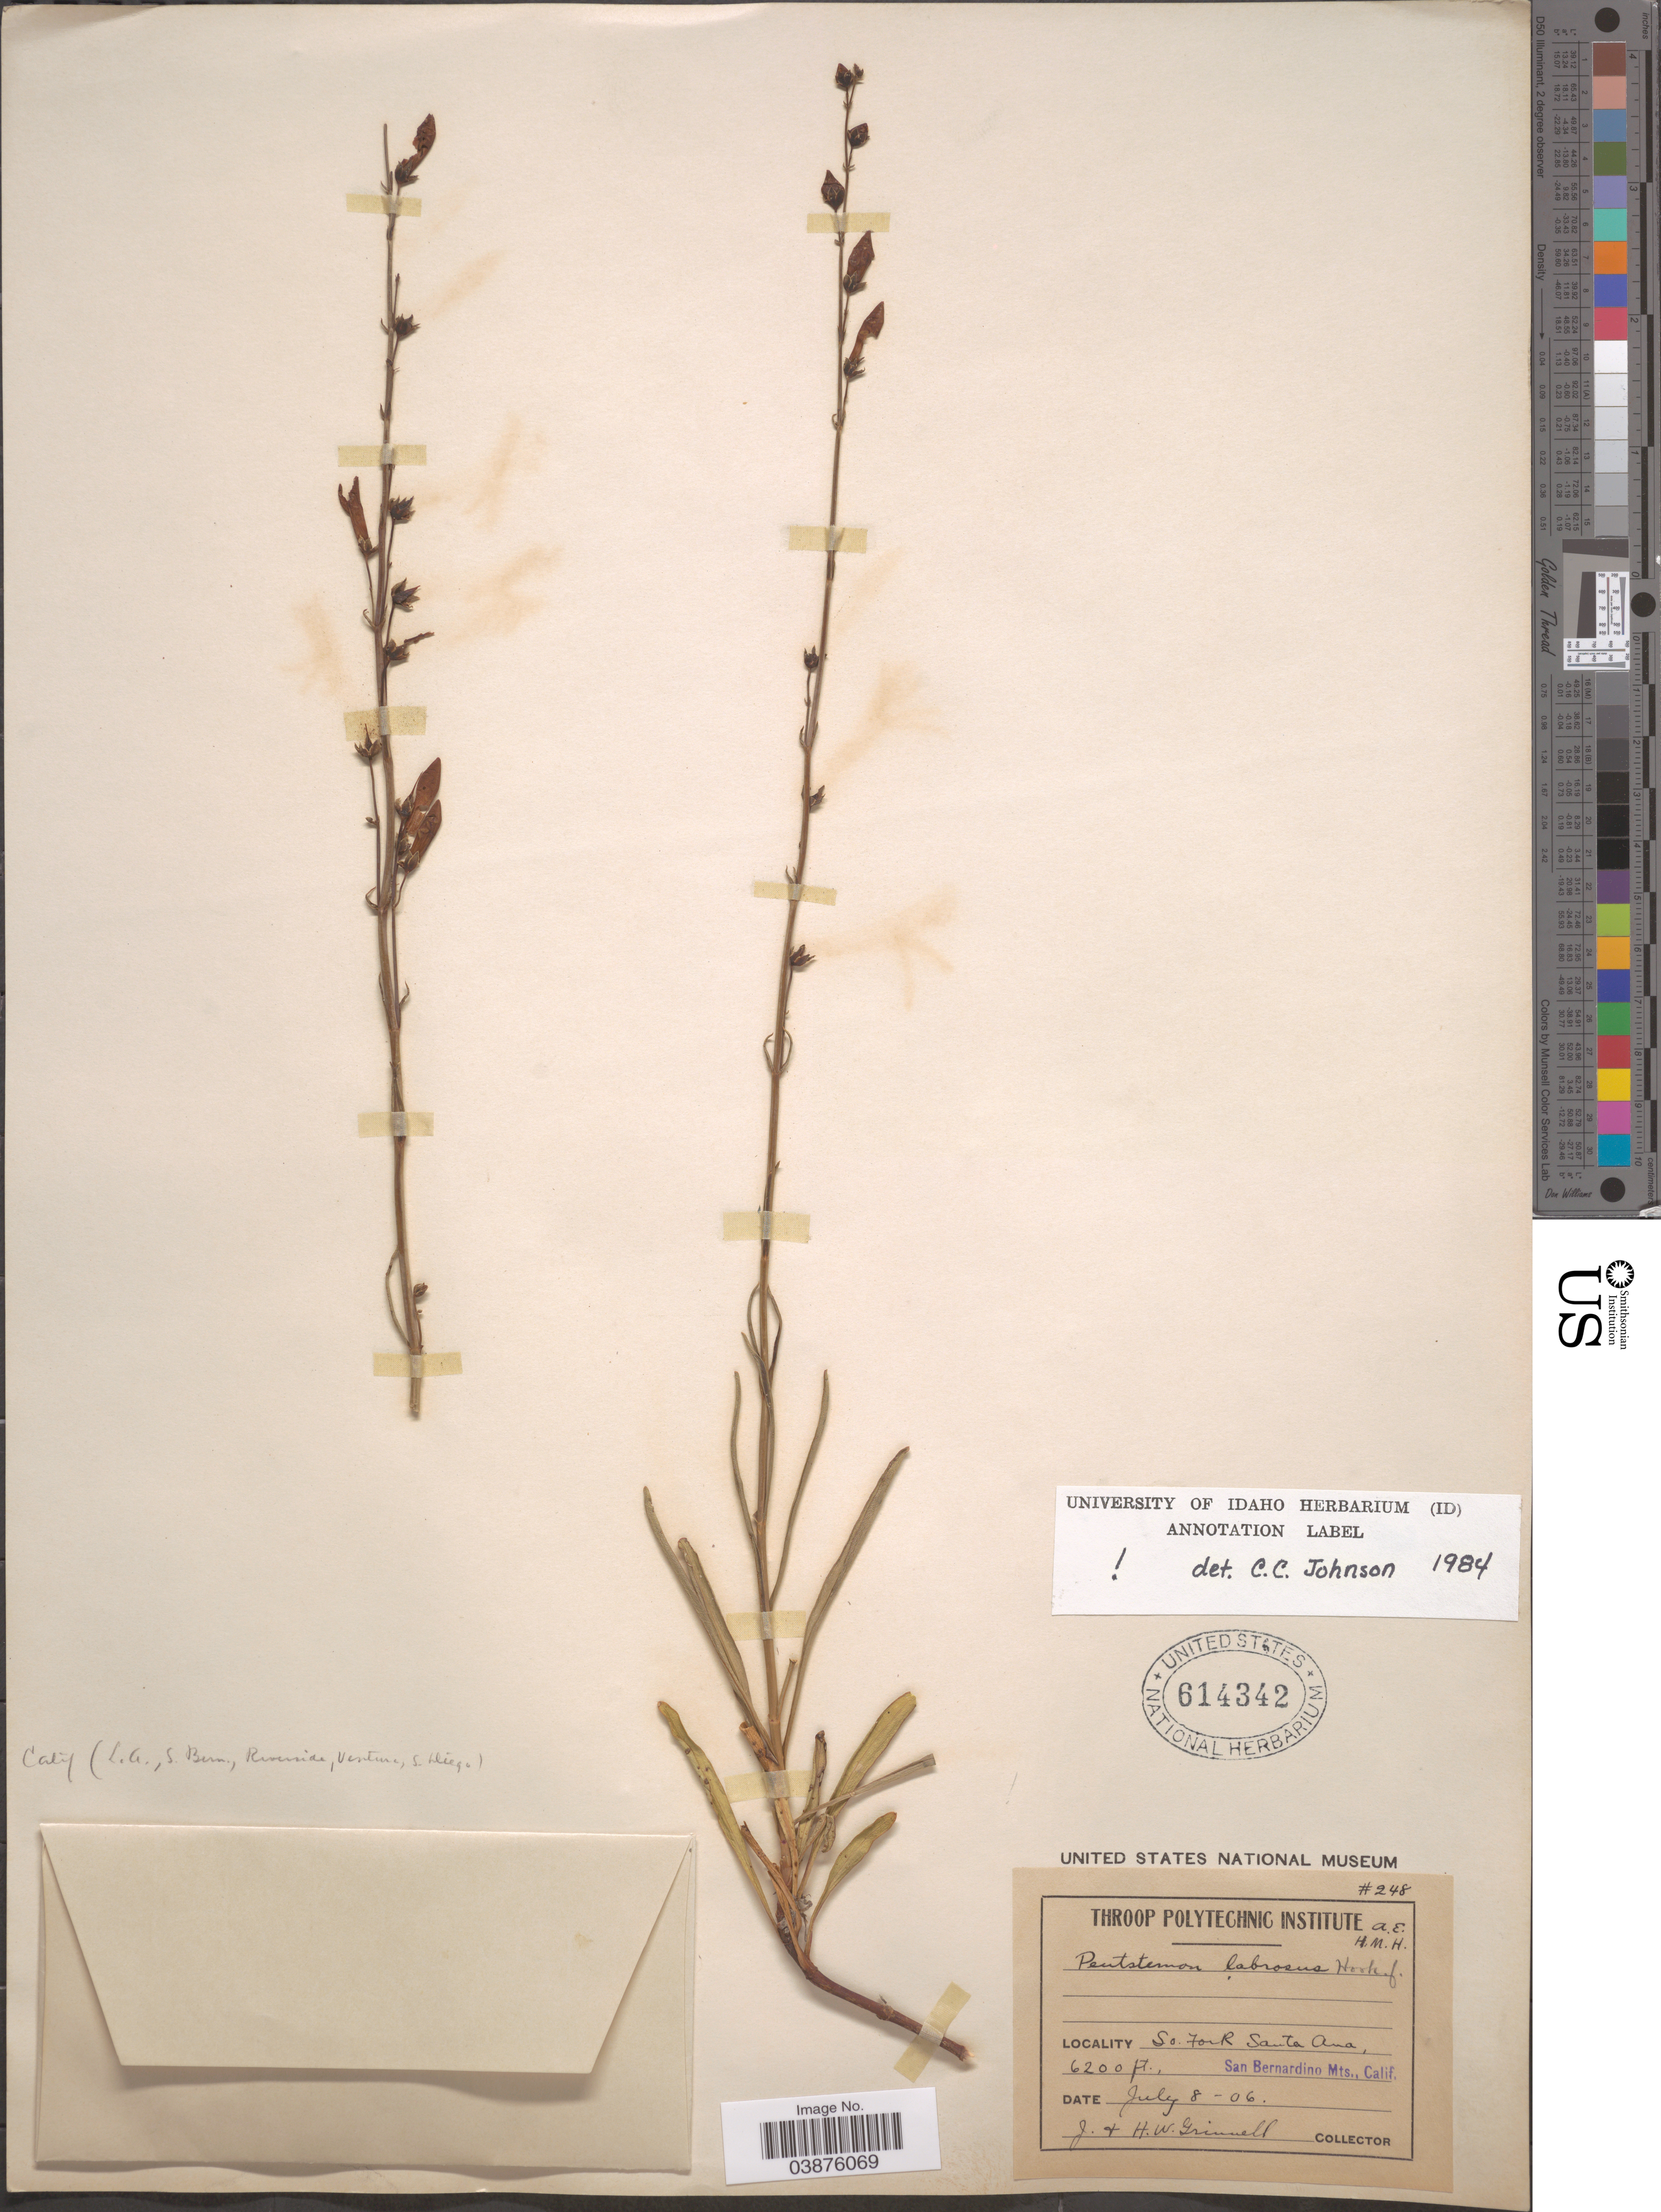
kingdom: Plantae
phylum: Tracheophyta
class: Magnoliopsida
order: Lamiales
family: Plantaginaceae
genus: Penstemon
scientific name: Penstemon labrosus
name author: (A. Gray) Mast. ex Hook. f.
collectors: J. Grinnell & H. Grinnell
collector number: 248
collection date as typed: Transcribed d/m/y: 8/7/6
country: United States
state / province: California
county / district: San Bernardino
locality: So. Fork Santa Ana, San Bernardino Mts.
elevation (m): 1890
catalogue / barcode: US 614342